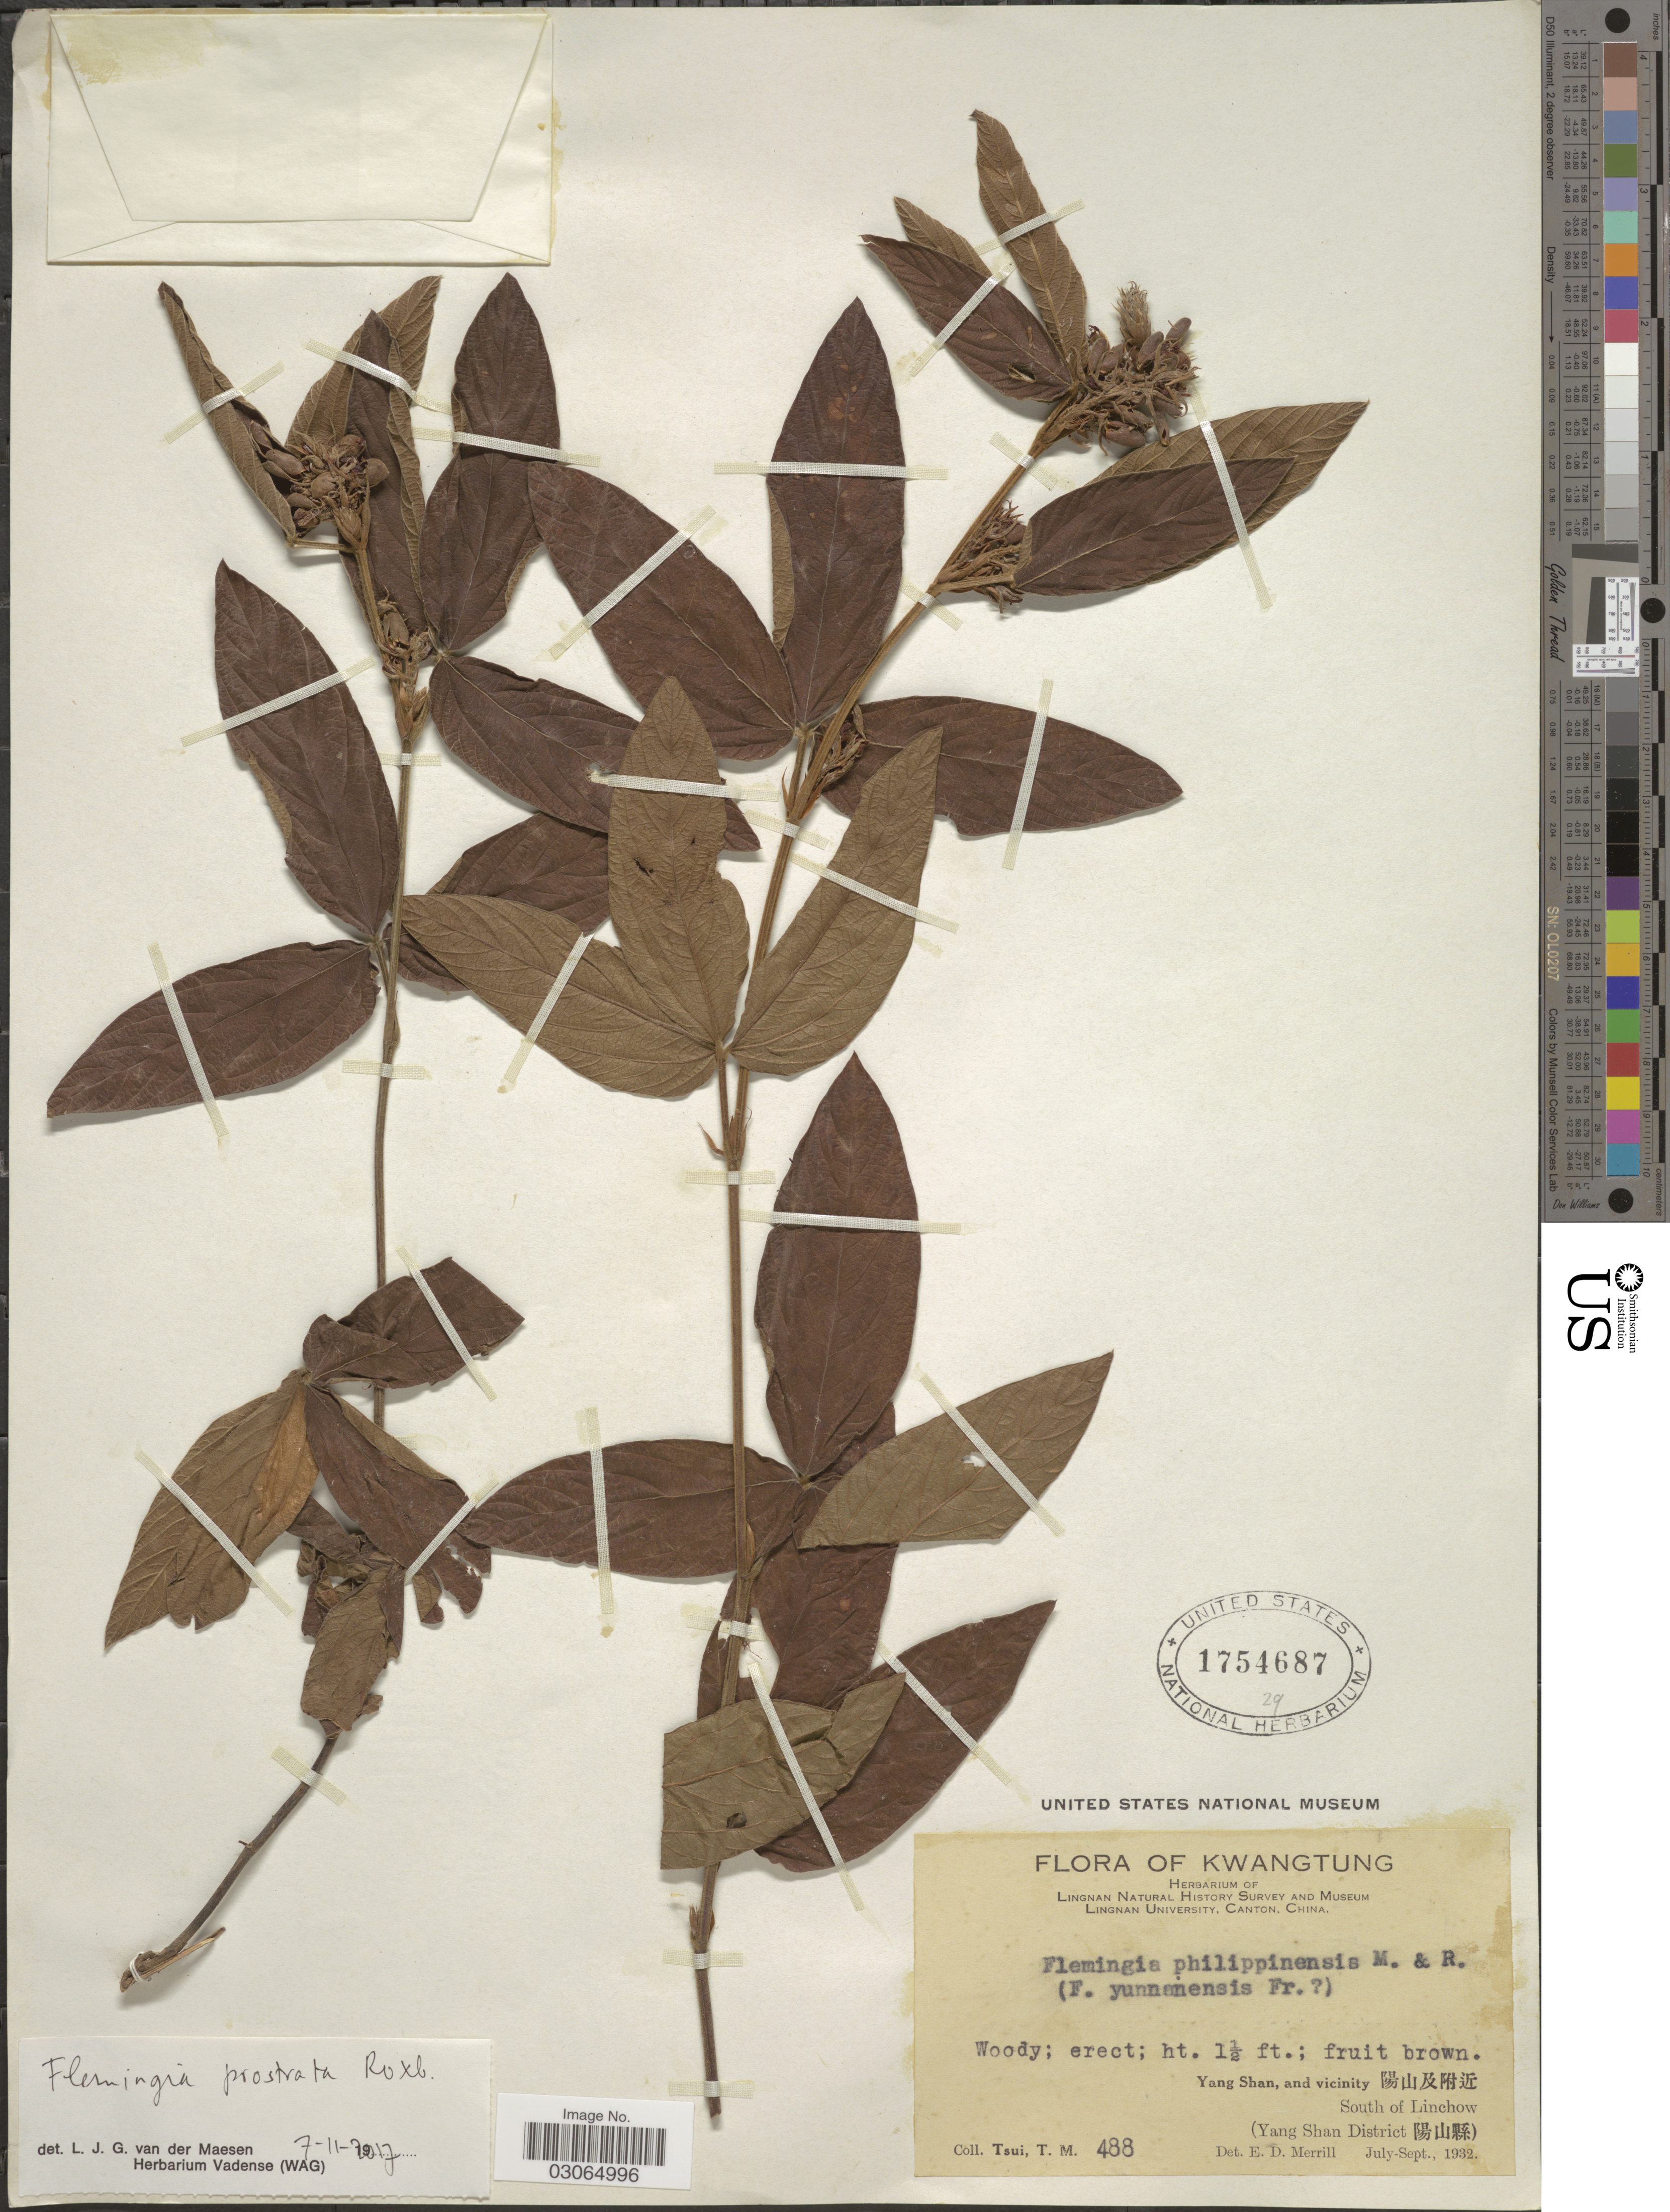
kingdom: Plantae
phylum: Tracheophyta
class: Magnoliopsida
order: Fabales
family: Fabaceae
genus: Flemingia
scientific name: Flemingia pauciflora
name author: Benth.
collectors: T. Tsui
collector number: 488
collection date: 1932-07/1932-09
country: China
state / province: Guangdong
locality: Kwatung.Yang Shan, and vicinity South of Linchow (Yang Shan District).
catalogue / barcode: US 1754687